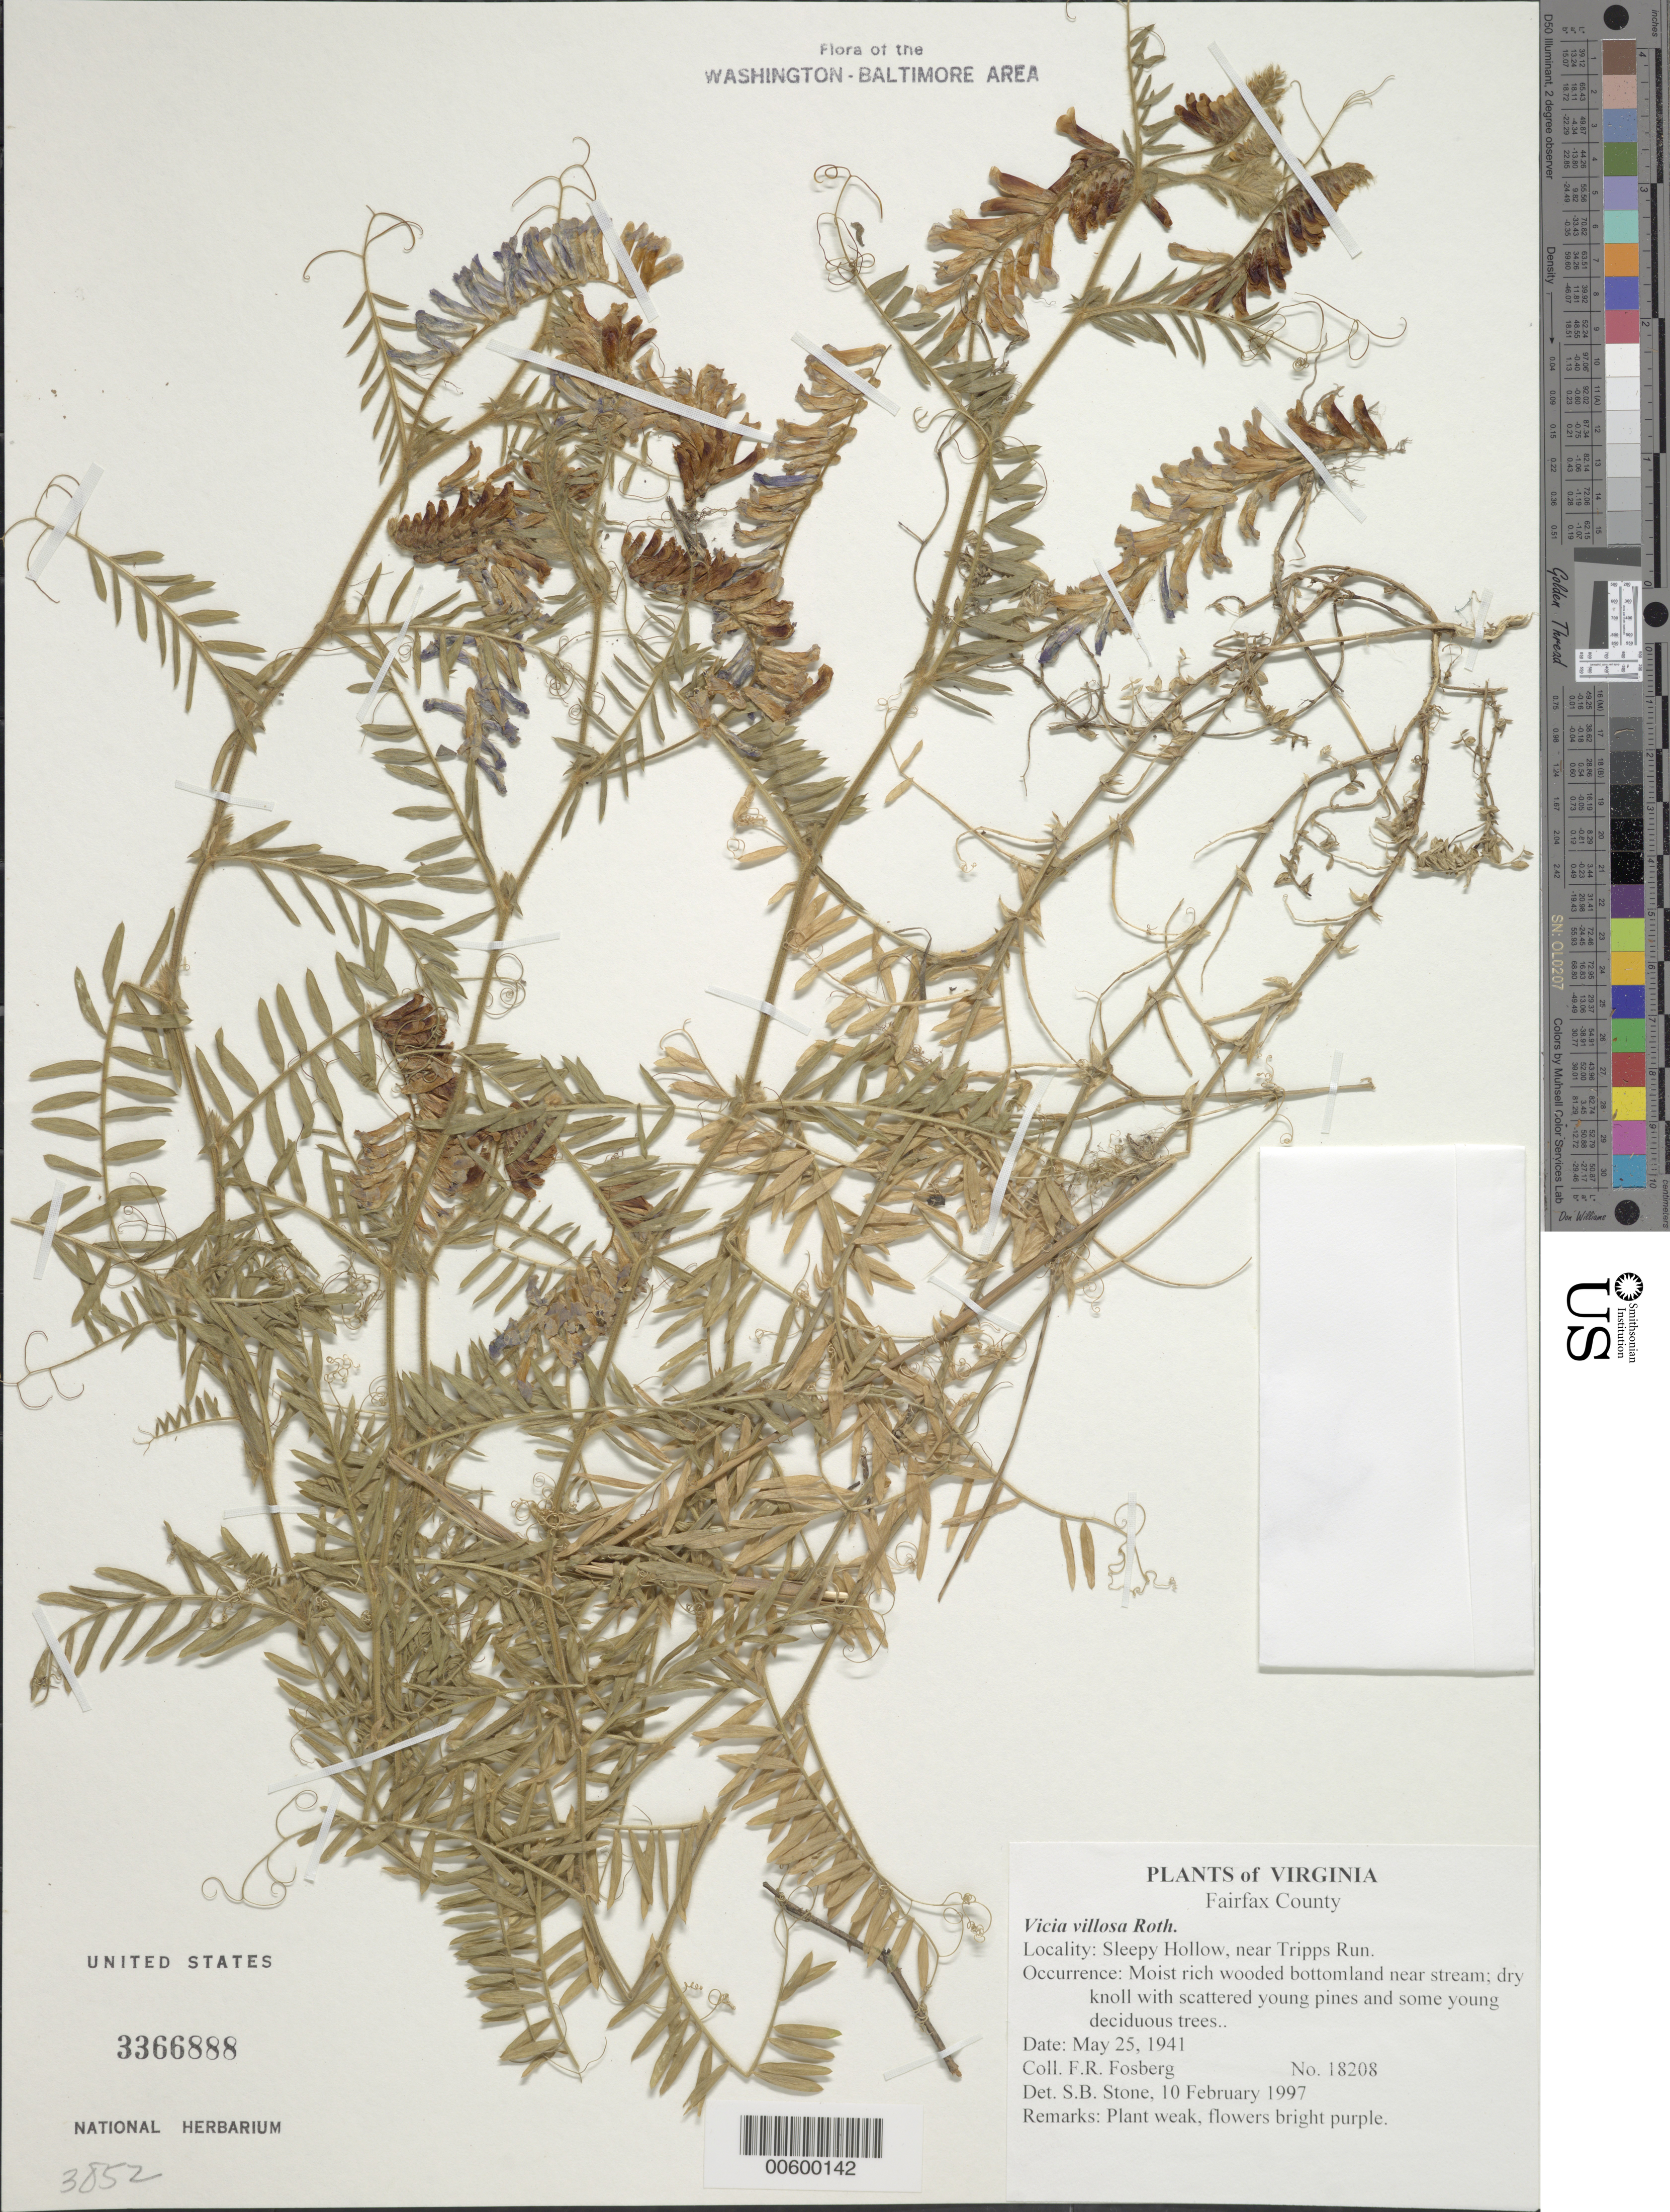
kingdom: Plantae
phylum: Tracheophyta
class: Magnoliopsida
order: Fabales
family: Fabaceae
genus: Vicia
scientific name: Vicia villosa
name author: Roth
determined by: Stone, S. B.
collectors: F. R. Fosberg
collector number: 18208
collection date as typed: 25 May 1941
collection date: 1941-05-25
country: United States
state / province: Virginia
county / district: Fairfax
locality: Sleepy Hollow, near Tripps Run.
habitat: Moist rich wooded bottomland near stream; dry knoll with scattered young pines and some young deciduous trees..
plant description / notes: Common name: Hairy Vetch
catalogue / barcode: US 3366888